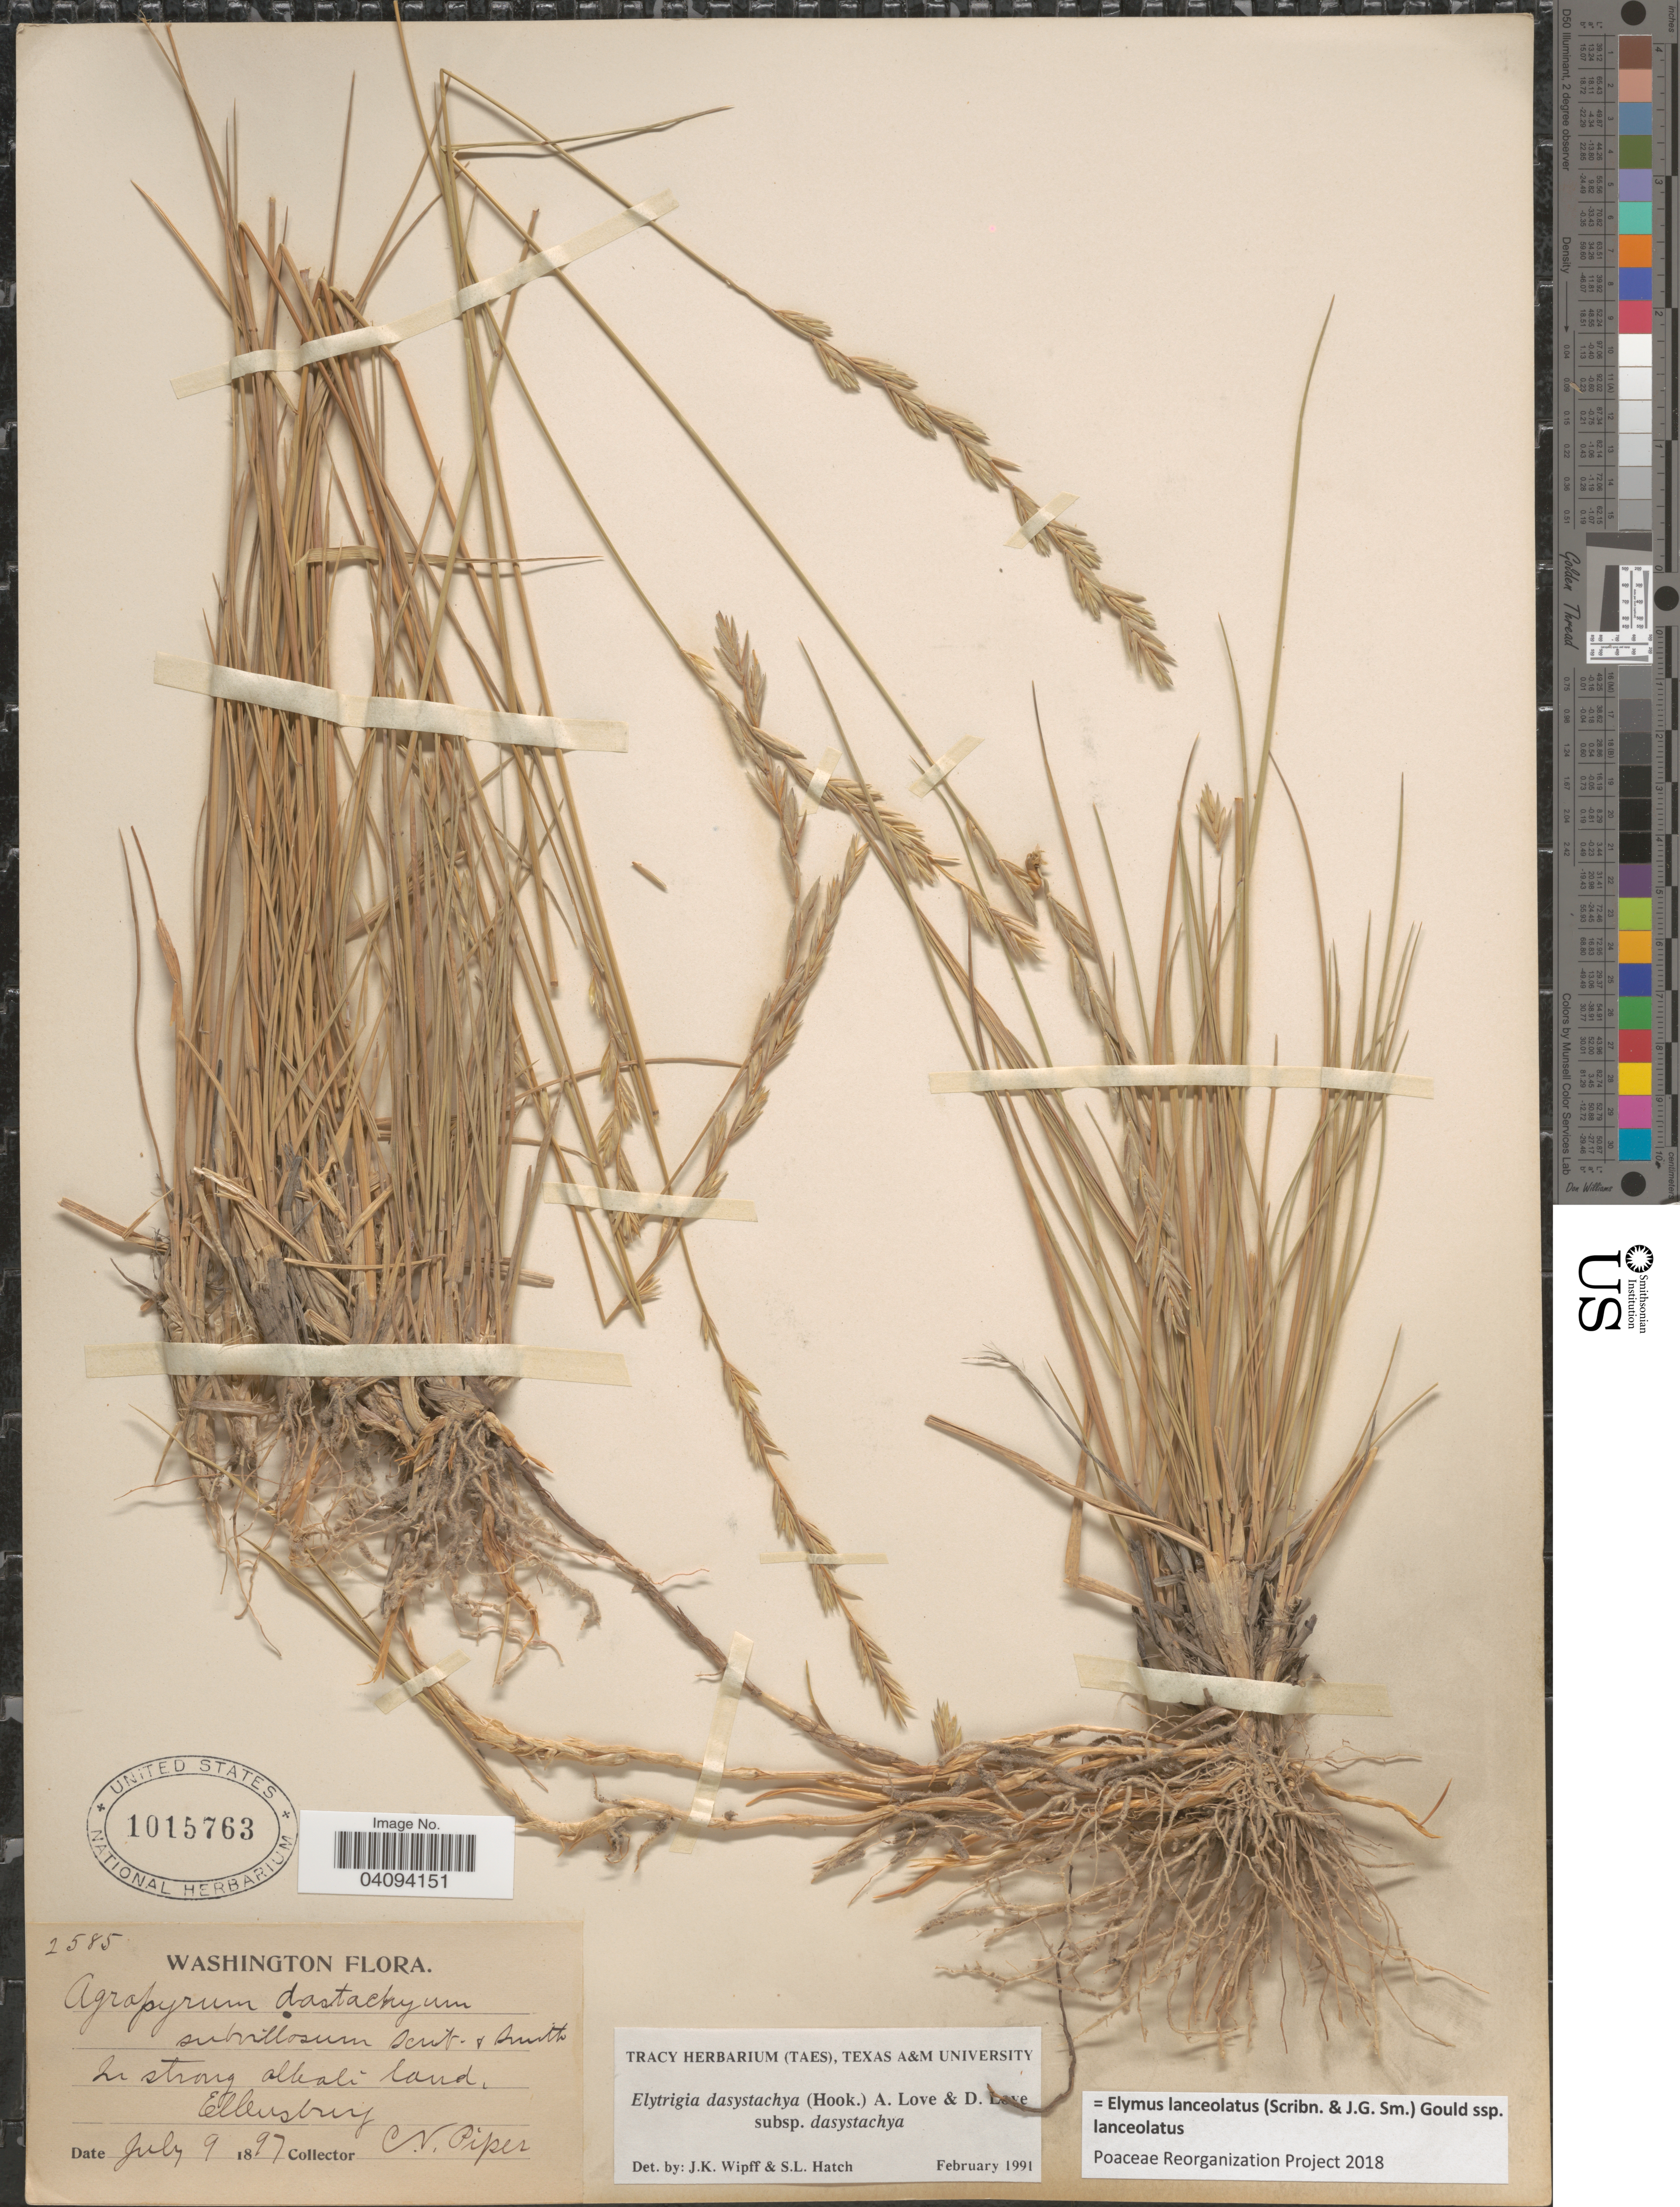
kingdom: Plantae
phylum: Tracheophyta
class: Liliopsida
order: Poales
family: Poaceae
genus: Elymus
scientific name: Elymus lanceolatus subsp. lanceolatus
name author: (Scribn. & J.G. Sm.) Gould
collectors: C. V. Piper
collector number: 2585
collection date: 1897-07-09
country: United States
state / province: Washington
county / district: Kittitas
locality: Ellensburg.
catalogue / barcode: US 1015763